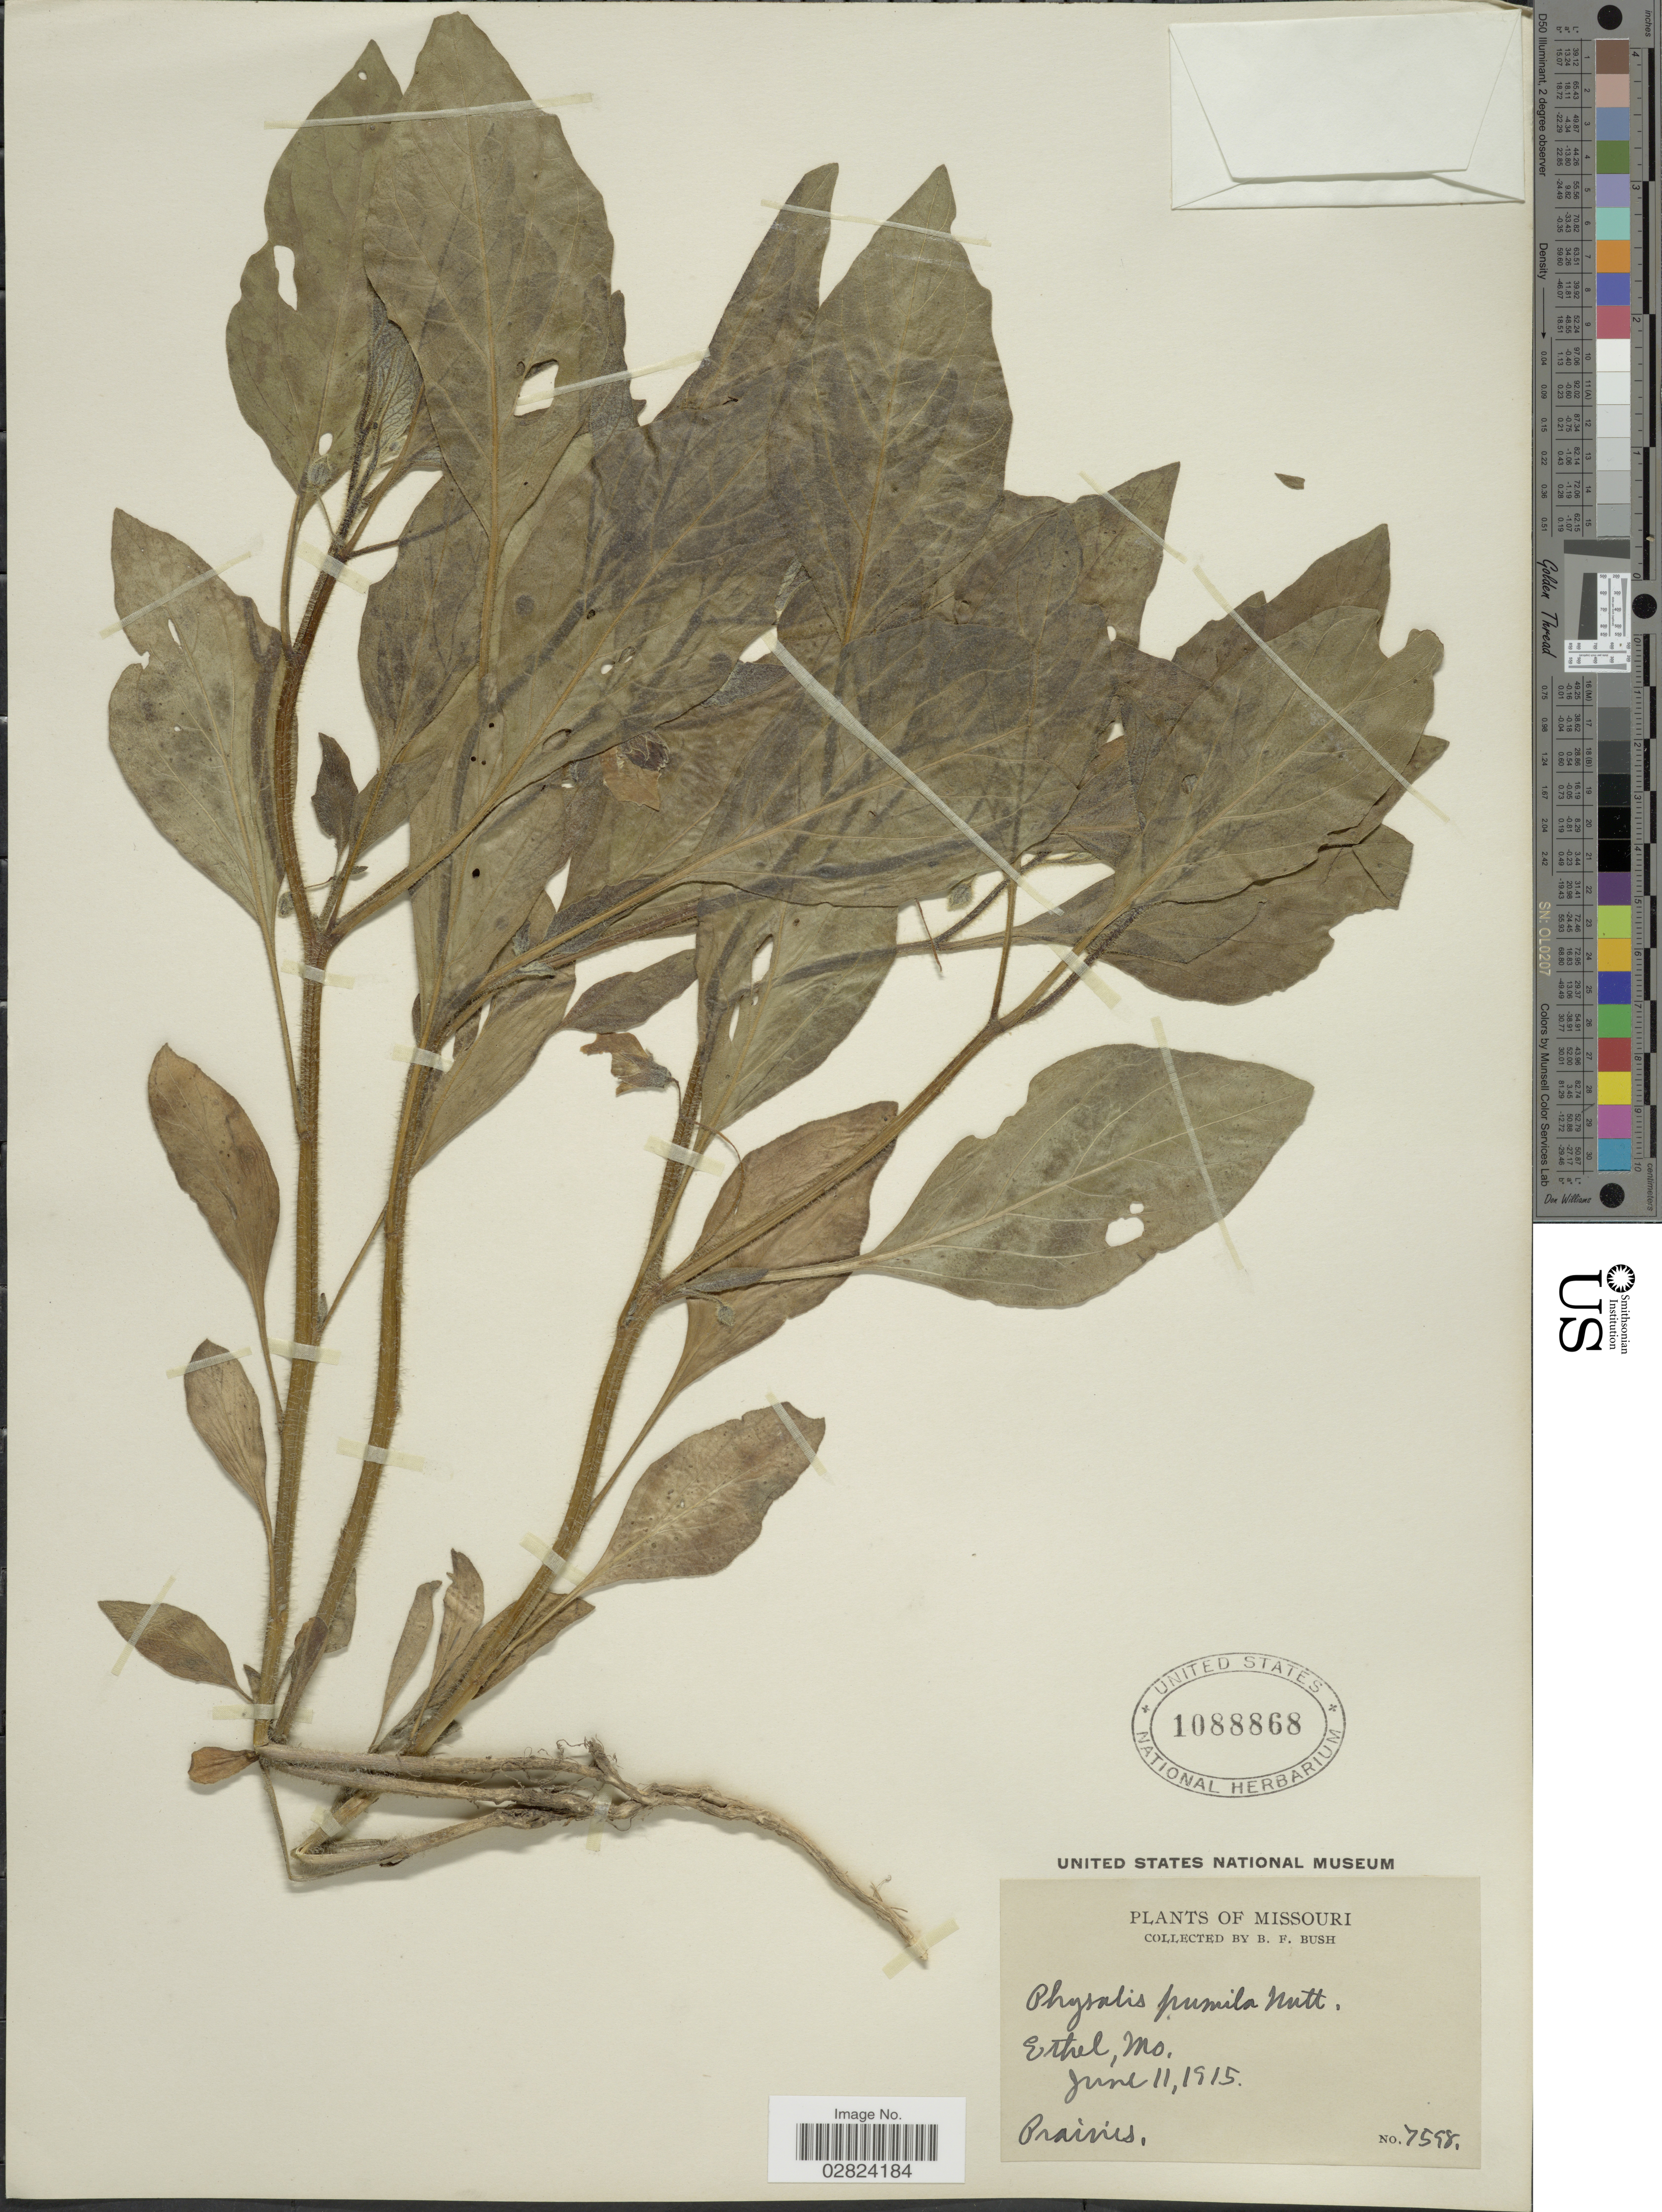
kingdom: Plantae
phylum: Tracheophyta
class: Magnoliopsida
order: Solanales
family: Solanaceae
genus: Physalis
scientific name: Physalis pumila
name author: Nutt.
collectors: B. F. Bush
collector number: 7598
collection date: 1915-06-11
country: United States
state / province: Missouri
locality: Ethel.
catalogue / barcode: US 1088868